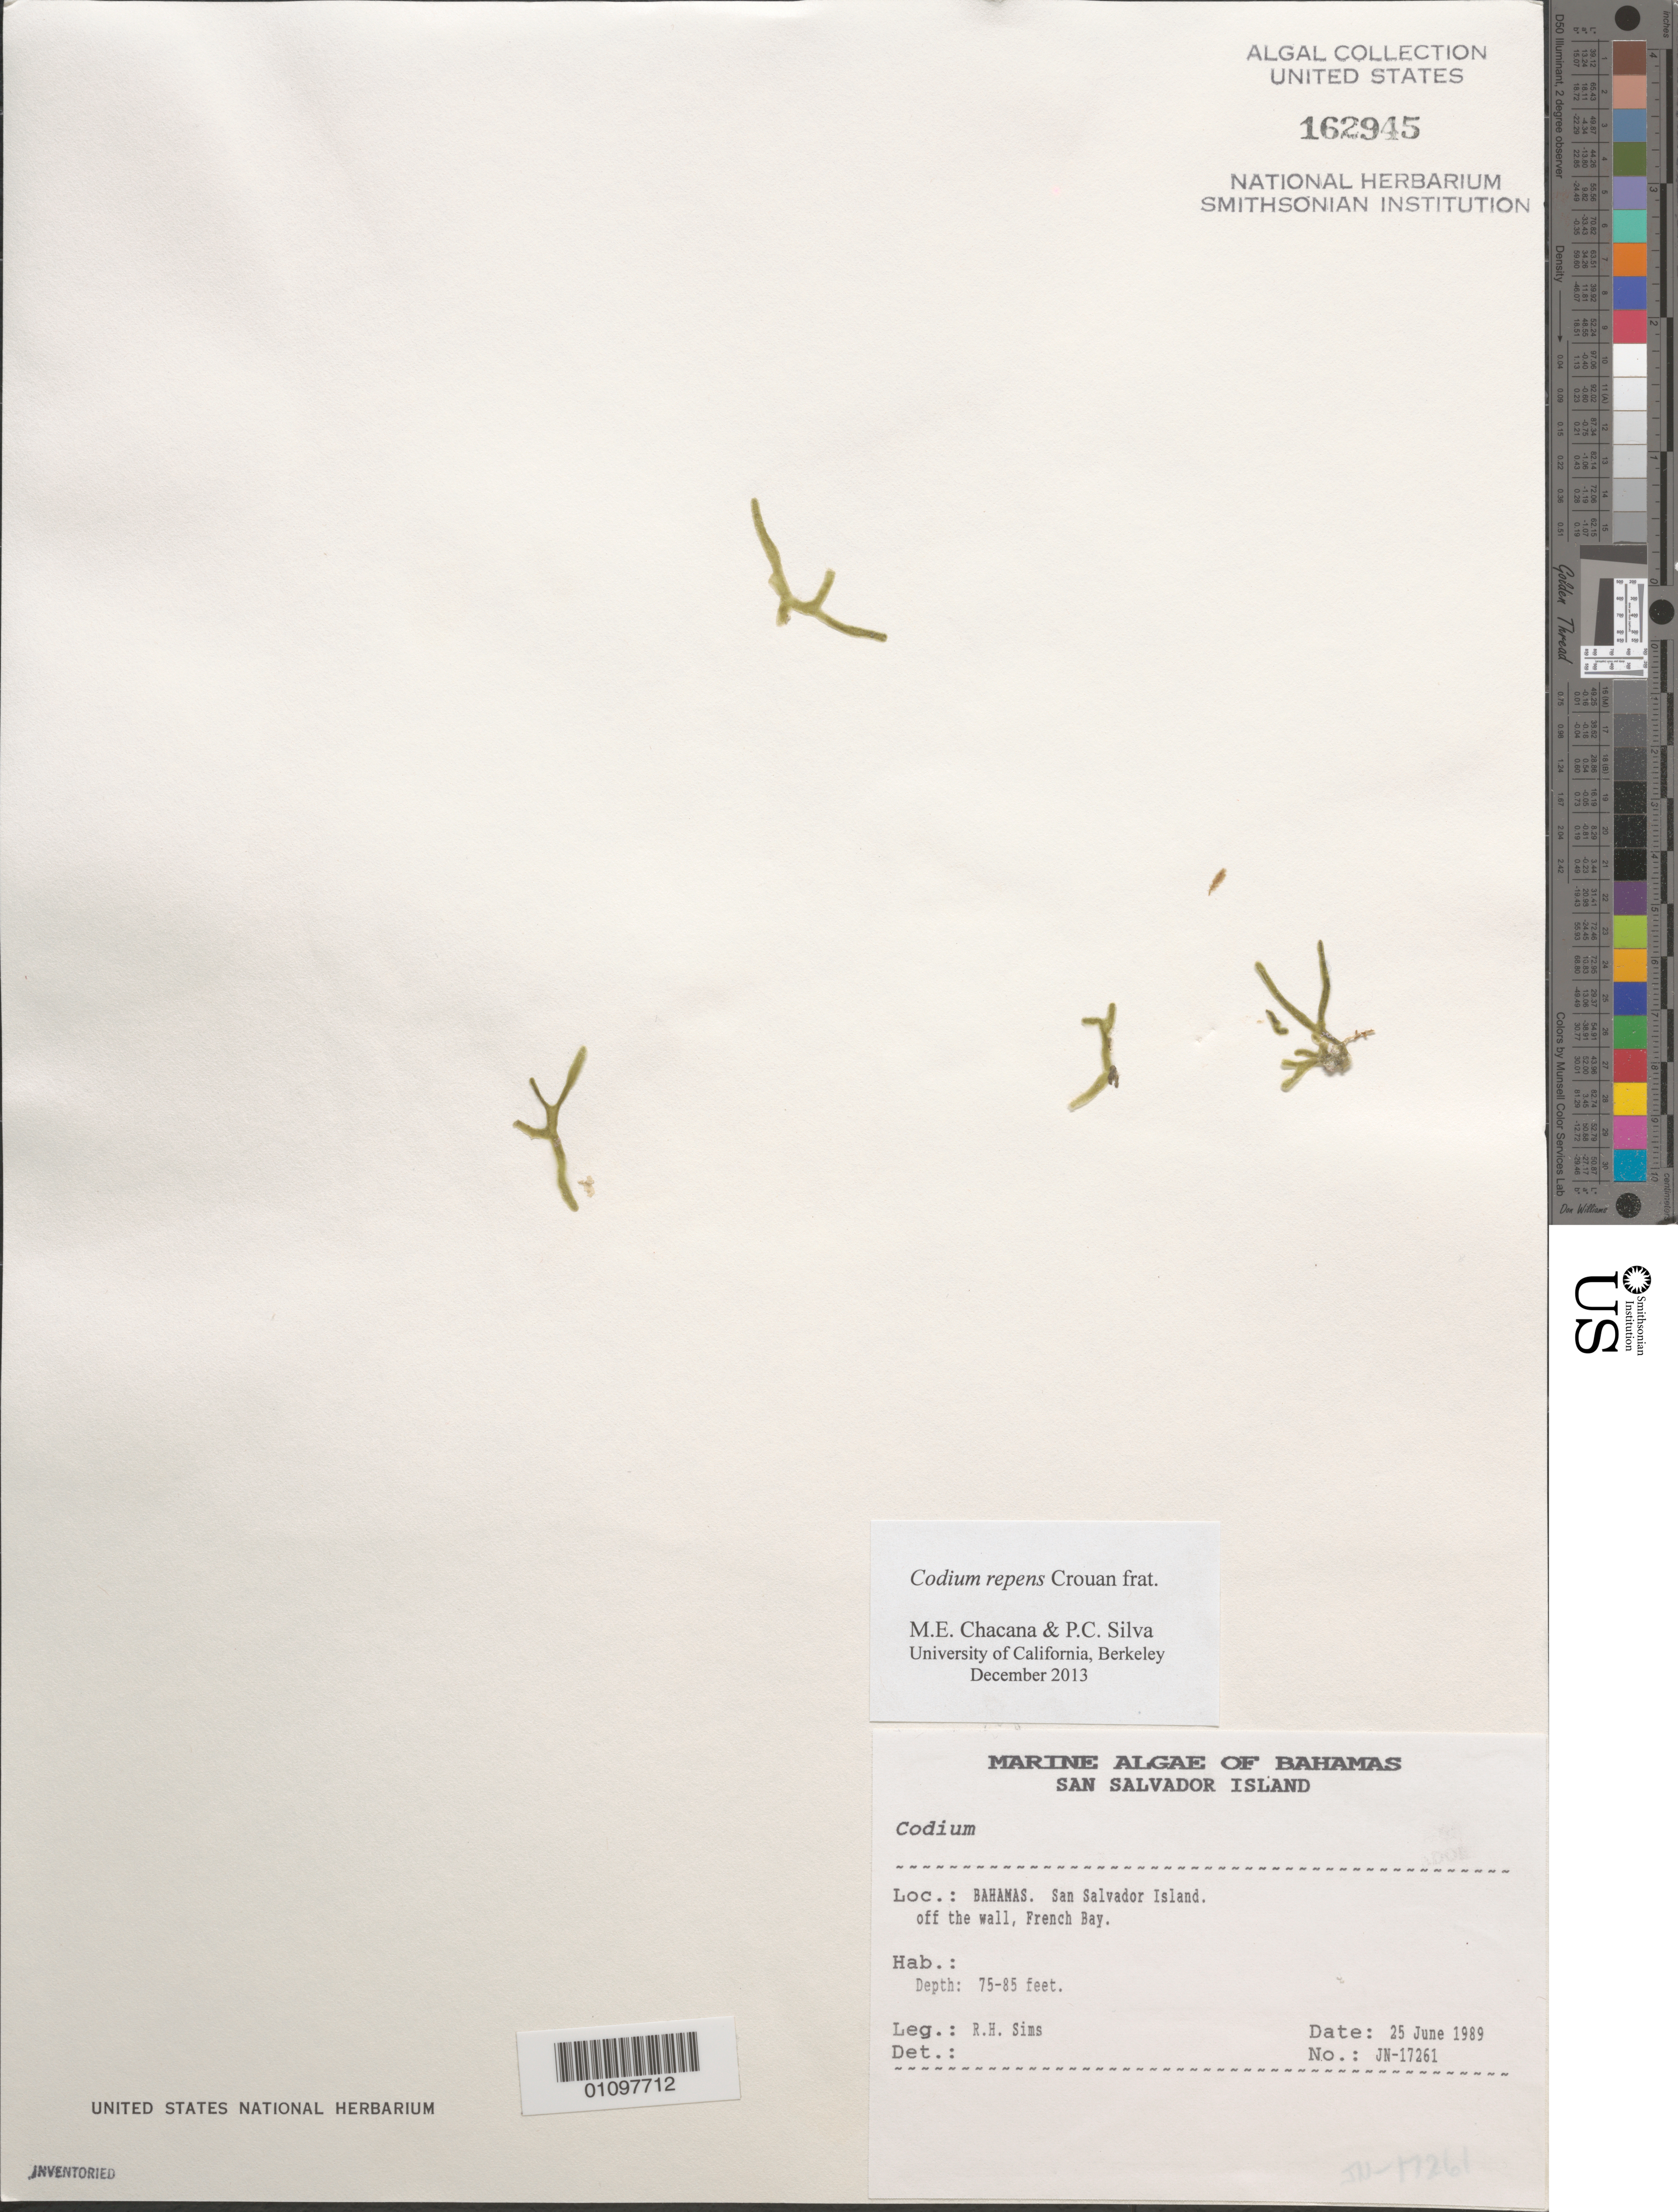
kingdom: Plantae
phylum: Chlorophyta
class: Ulvophyceae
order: Bryopsidales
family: Codiaceae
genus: Codium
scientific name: Codium repens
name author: P. Crouan & H. Crouan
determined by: Chacana, M. E.; Silva, P. C.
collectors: R. H. Sims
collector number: JN-17261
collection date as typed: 25 Jun 1989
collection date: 1989-06-25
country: Bahamas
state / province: San Salvador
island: San Salvador Island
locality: French Bay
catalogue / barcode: US 162945